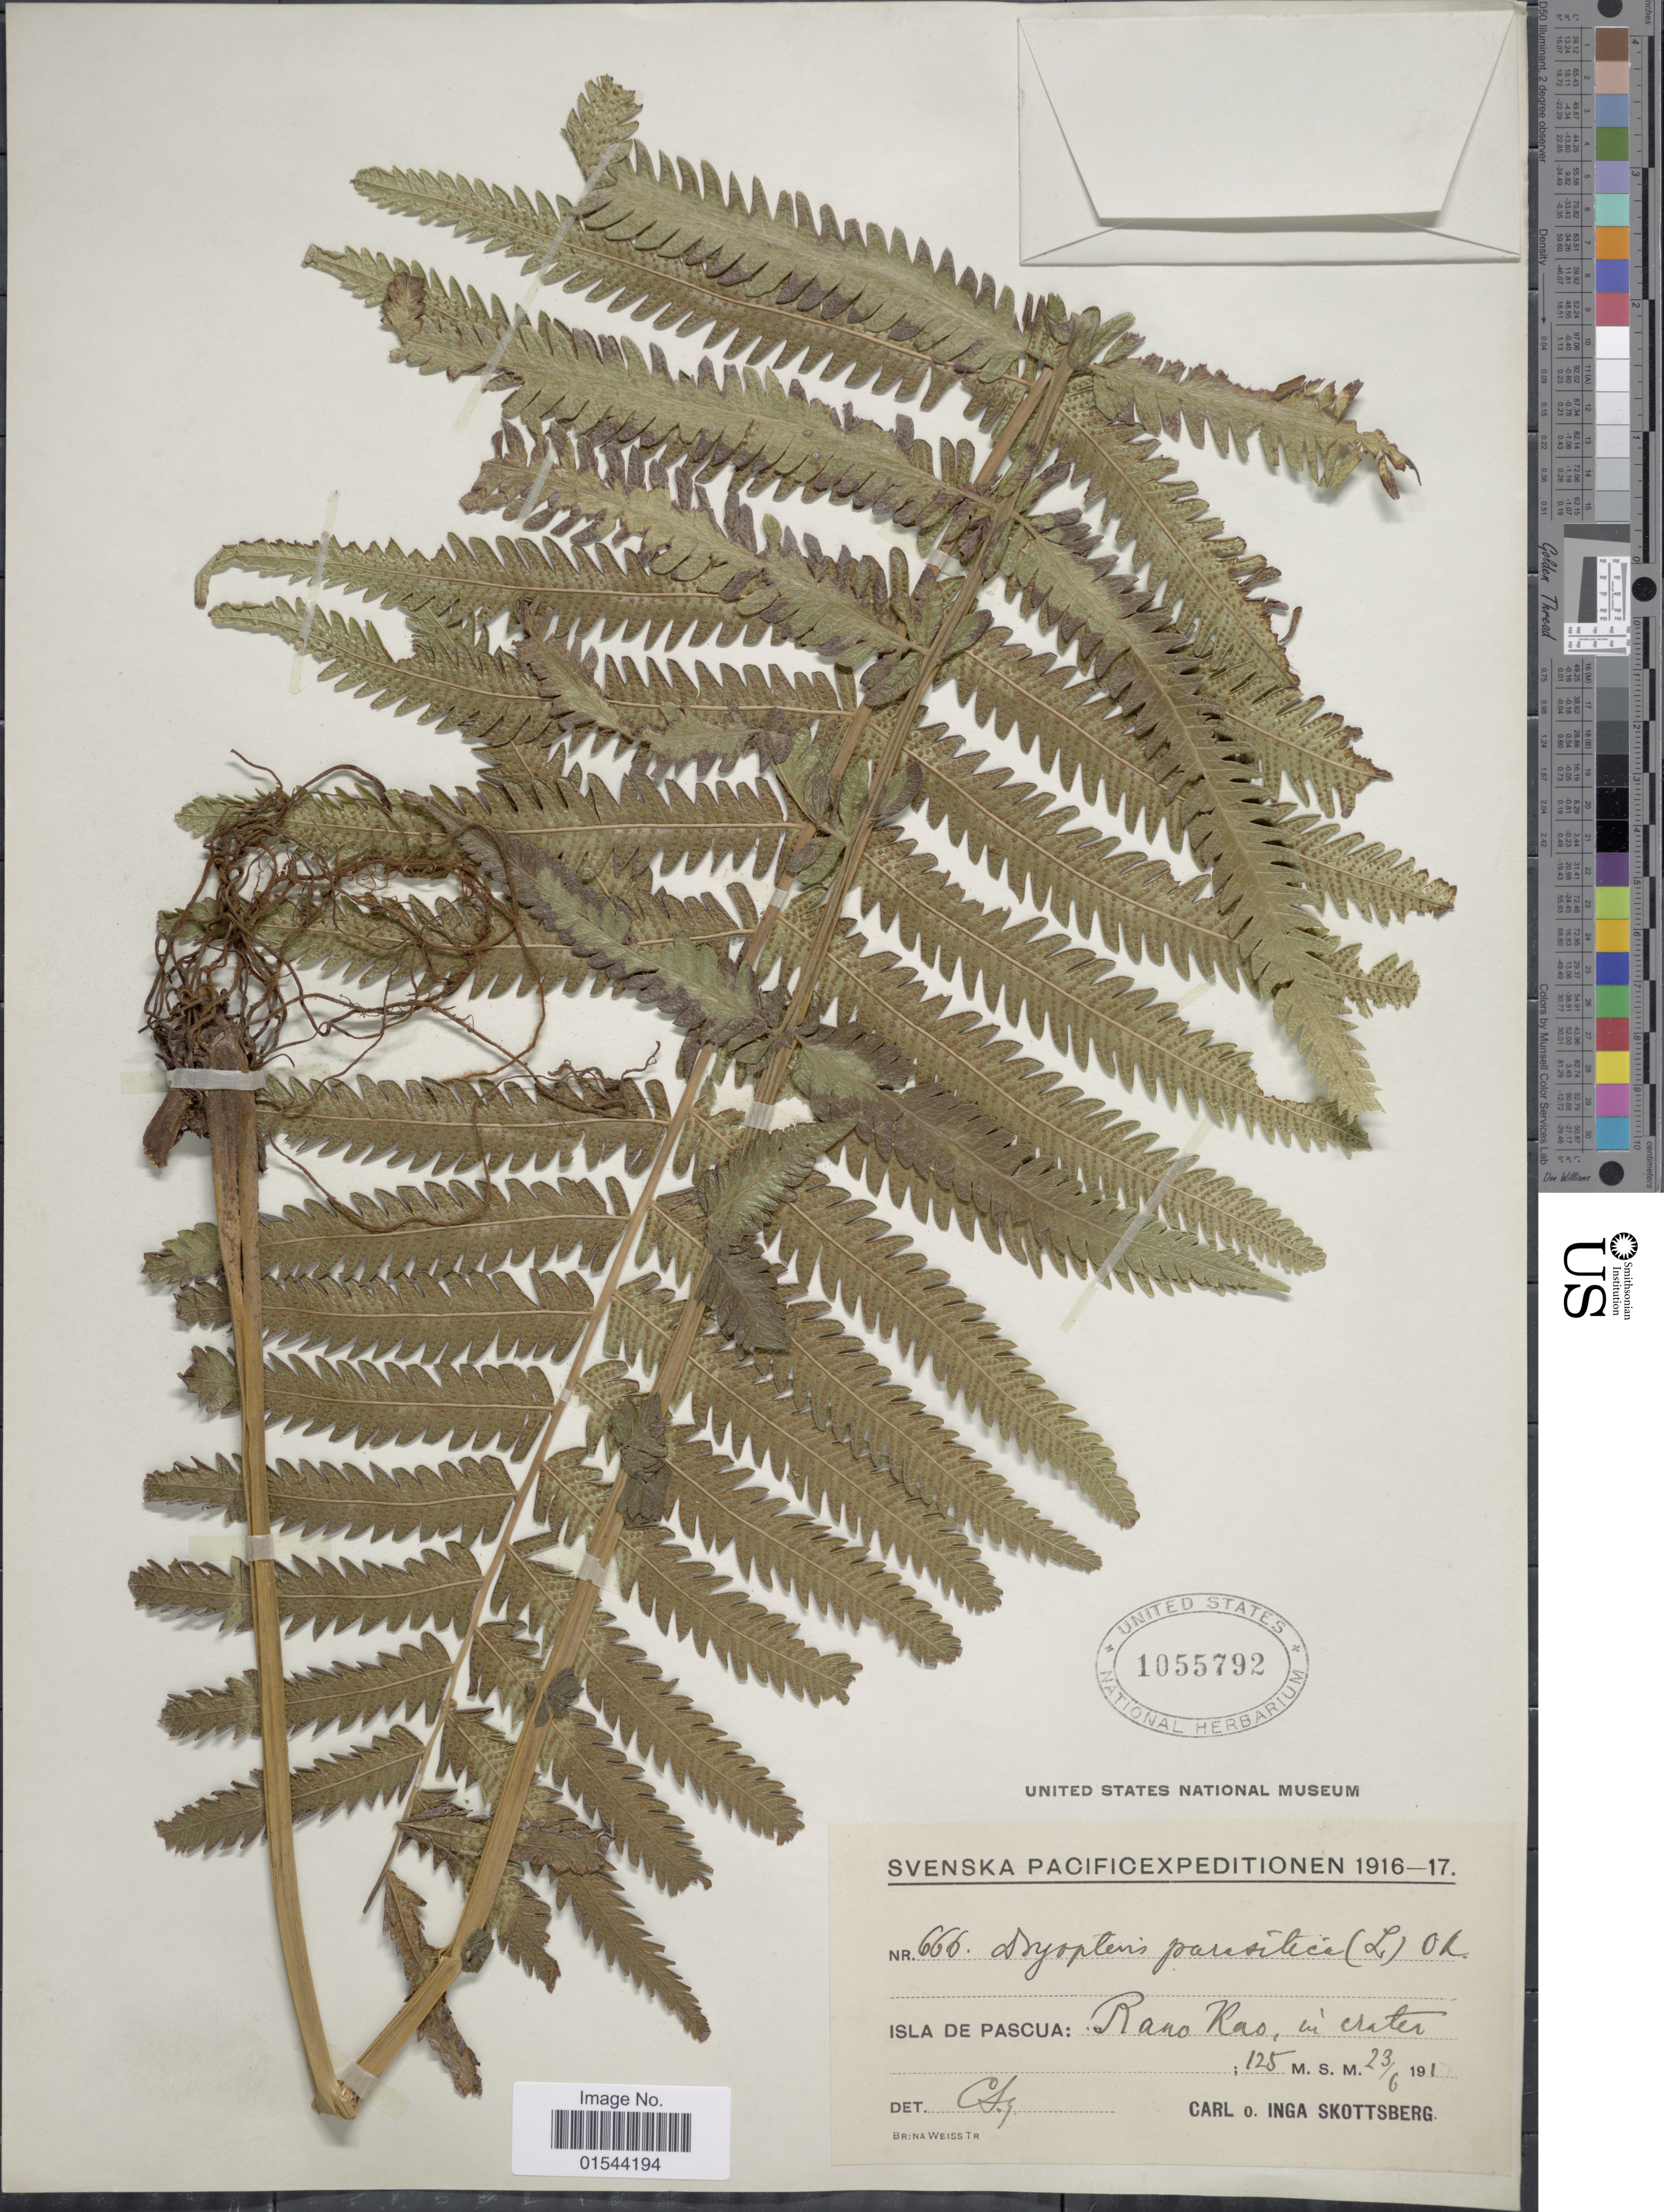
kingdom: Plantae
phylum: Tracheophyta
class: Polypodiopsida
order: Polypodiales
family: Thelypteridaceae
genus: Christella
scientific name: Christella parasitica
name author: (L.) H. Lév.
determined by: Wagner, W. L., (BOT), Smithsonian Institution - National Museum of Natural History (UNITED STATES)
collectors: C. Skottsberg & I. Skottsberg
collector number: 666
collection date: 1917-06-23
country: Chile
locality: Isla de Pascua: Rano Kao, in crater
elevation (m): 125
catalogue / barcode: US 1055792